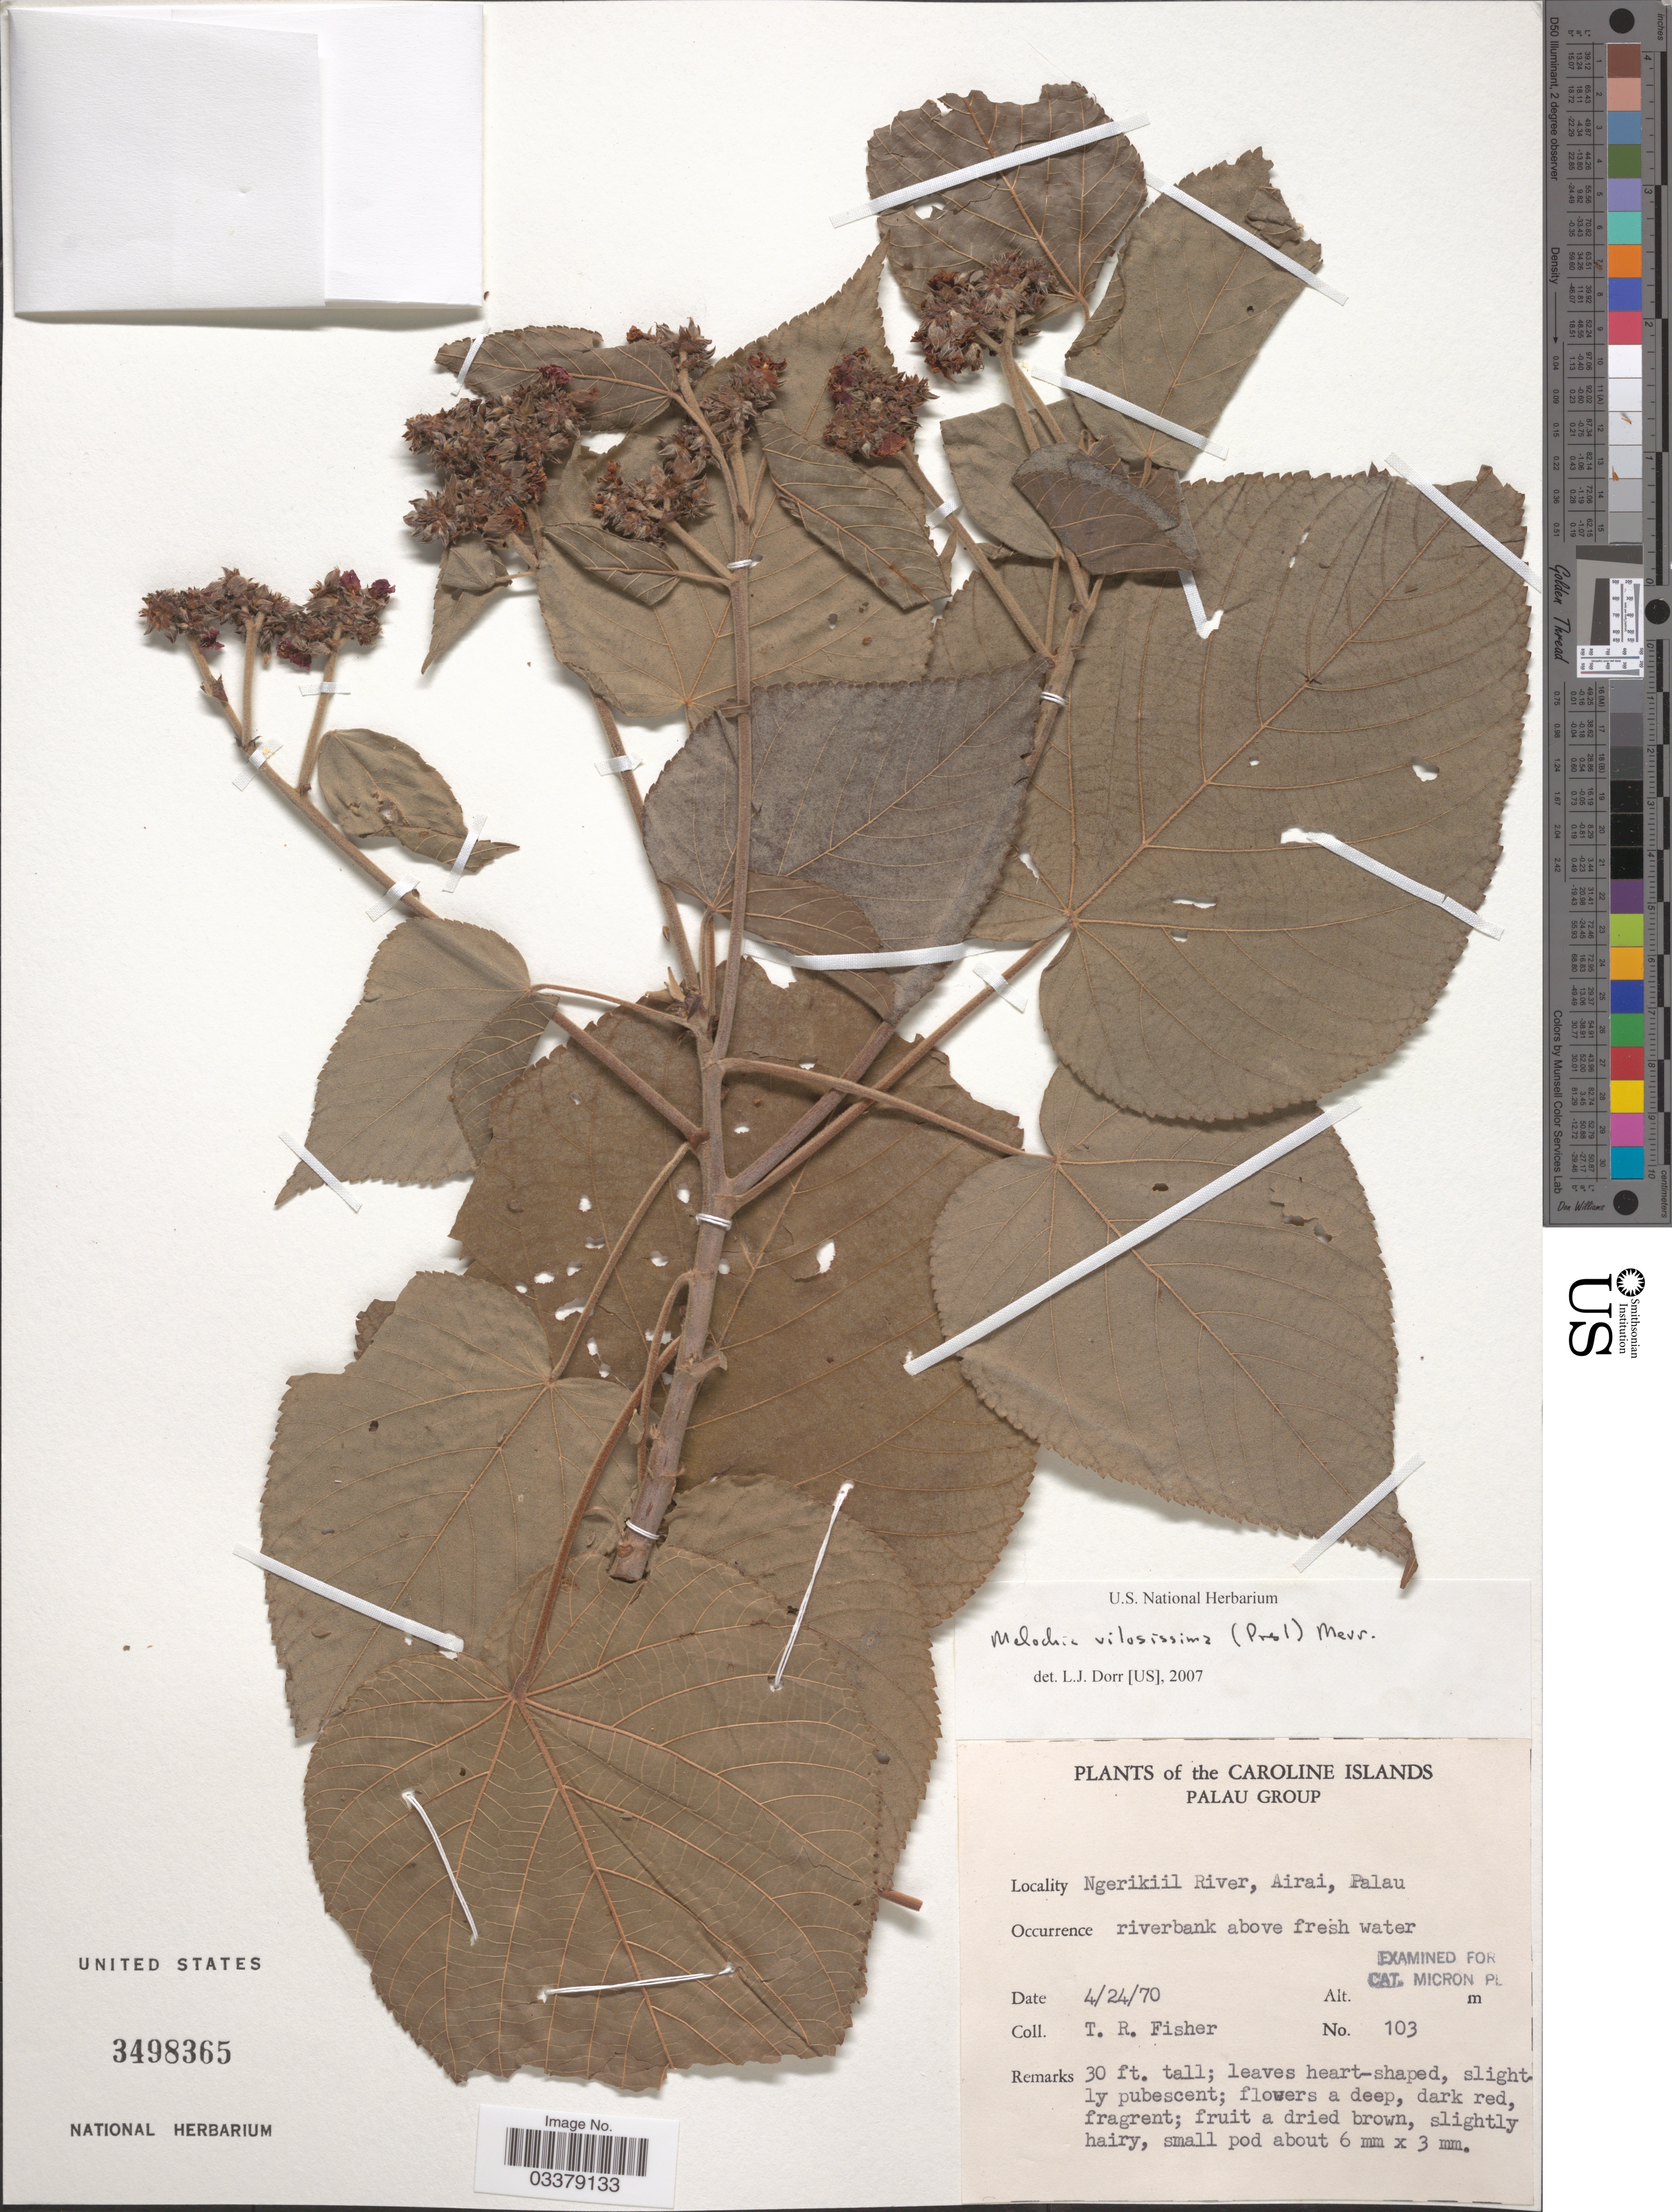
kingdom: Plantae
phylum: Tracheophyta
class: Magnoliopsida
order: Malvales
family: Malvaceae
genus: Melochia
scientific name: Melochia villosissima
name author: (C. Presl) Merr.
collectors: T. R. Fisher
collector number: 103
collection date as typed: Transcribed d/m/y: 24/4/70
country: Palau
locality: The Caroline Islands. Palau Group. Ngerikiil River, Airai, Palau.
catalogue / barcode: US 3498365